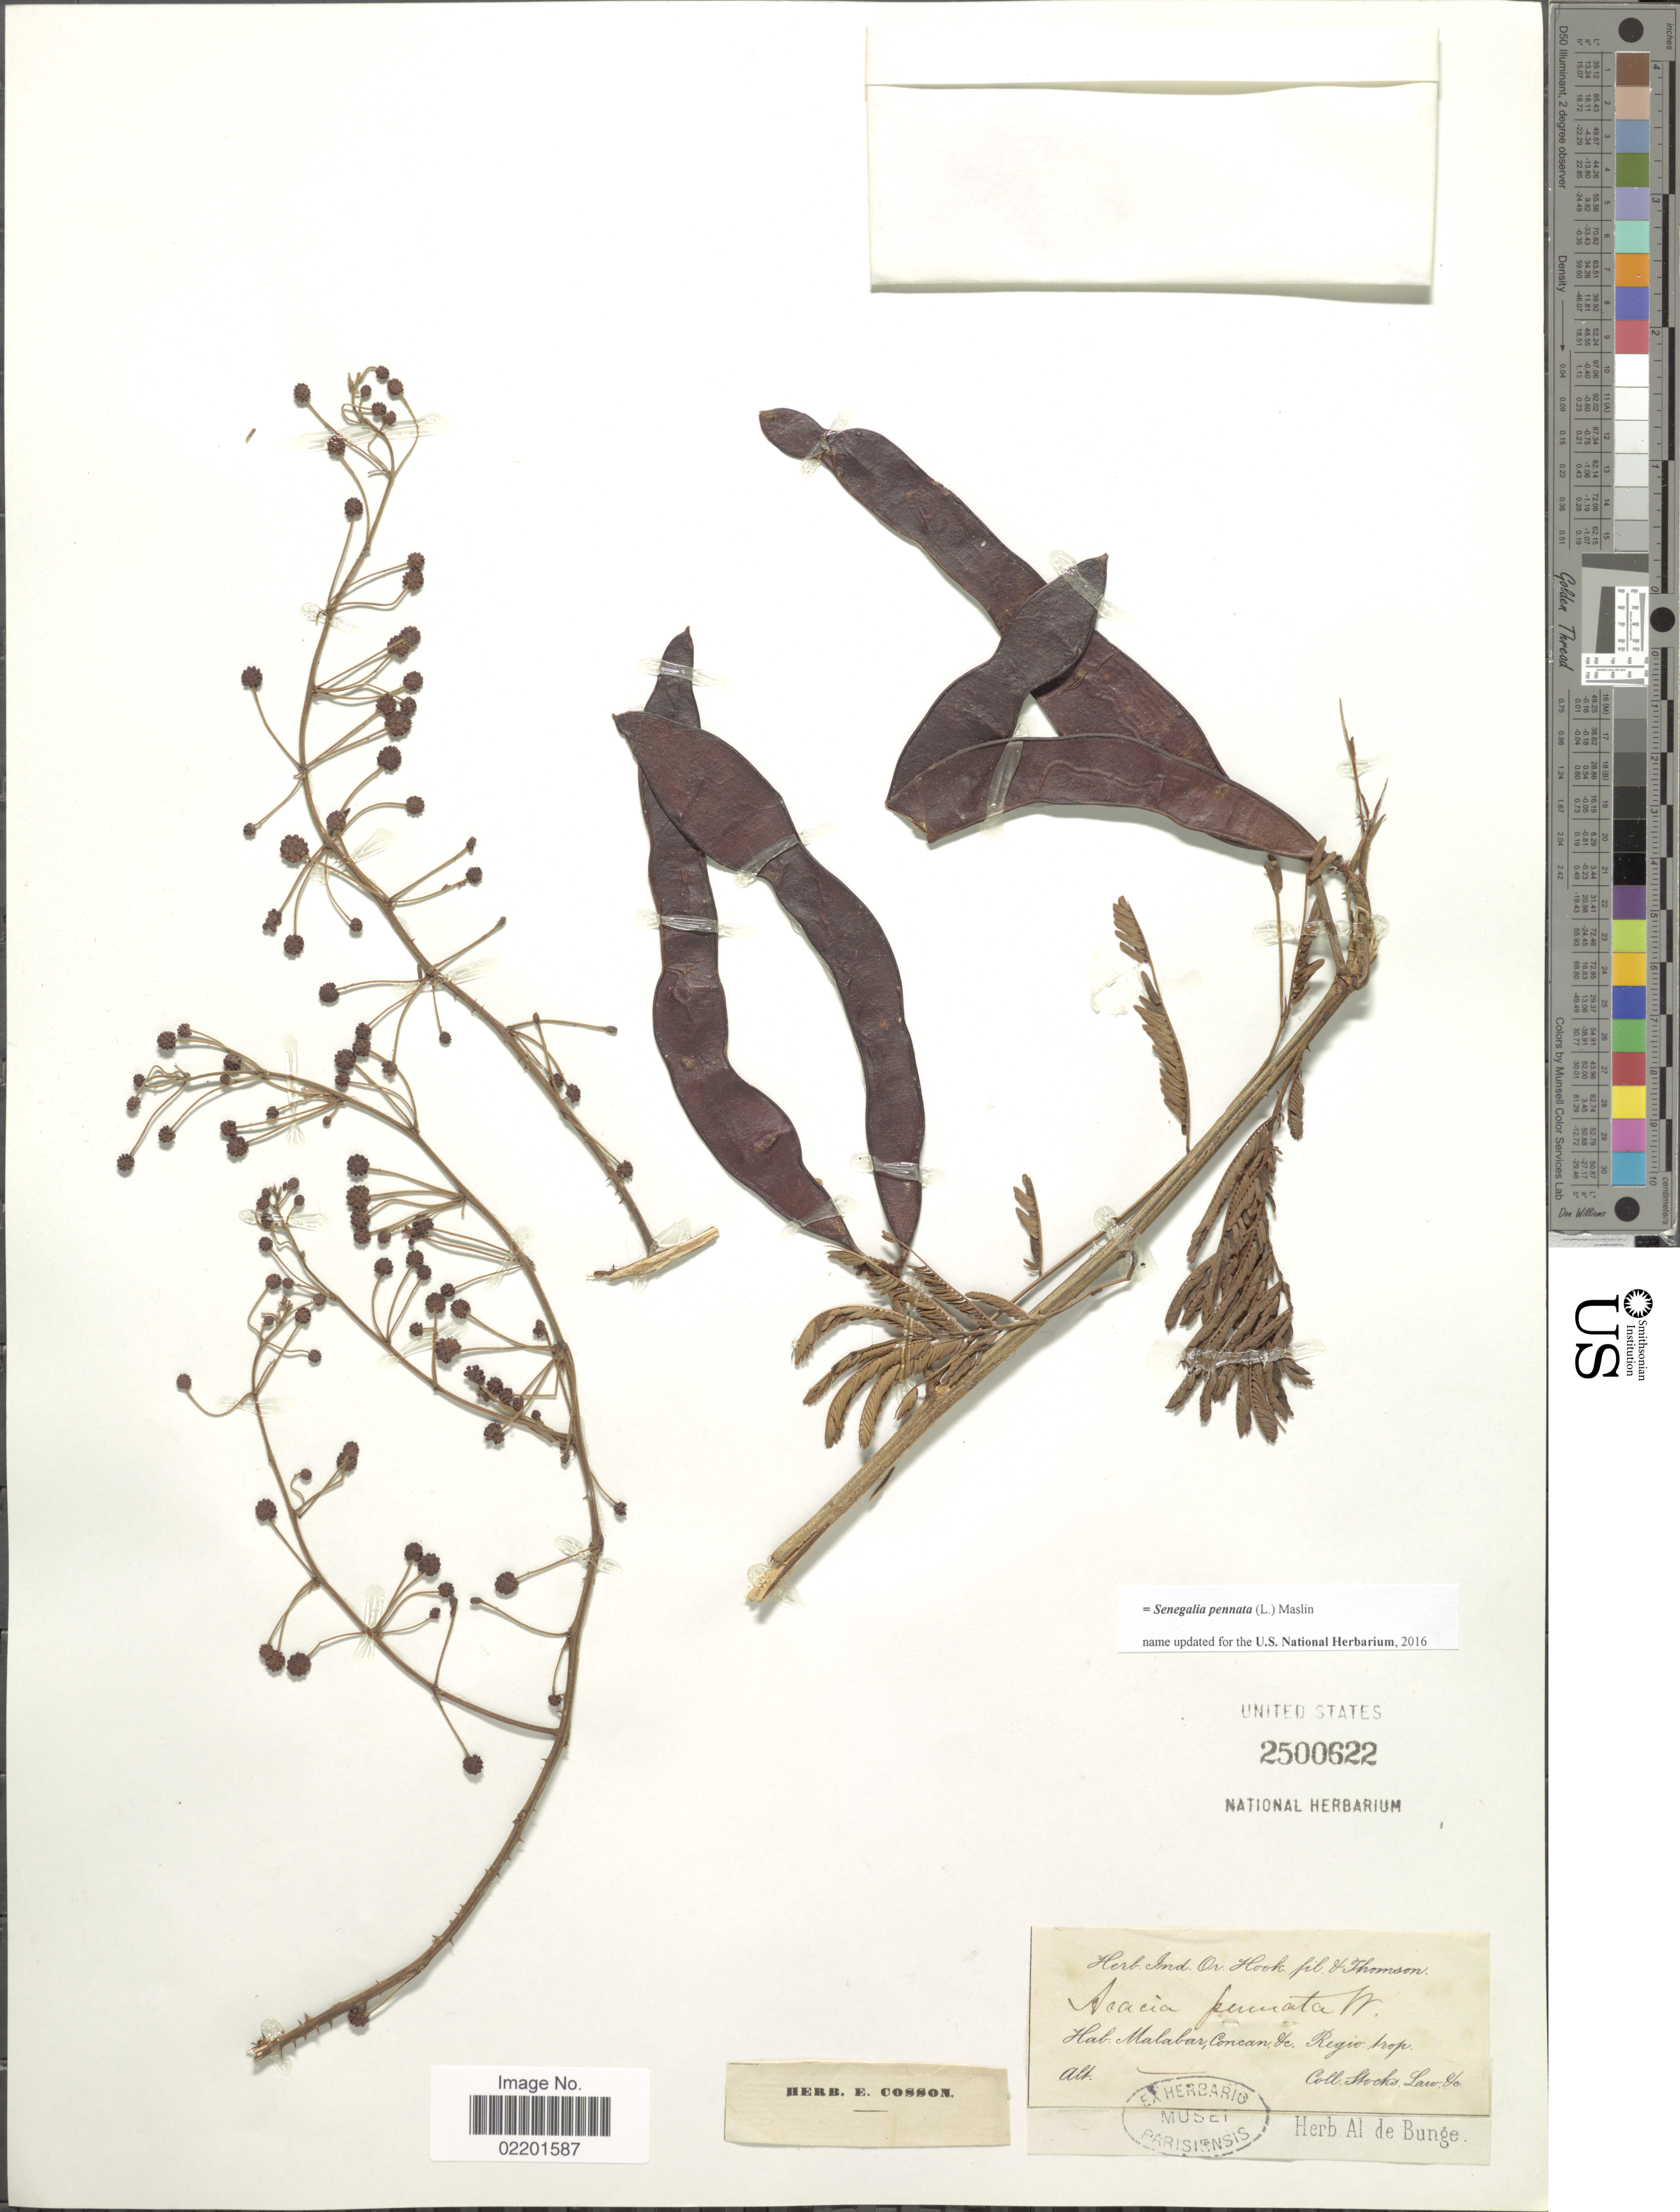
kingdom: Plantae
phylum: Tracheophyta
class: Magnoliopsida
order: Fabales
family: Fabaceae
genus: Senegalia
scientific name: Senegalia pennata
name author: (L.) Maslin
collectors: J. Stocks & J. Law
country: India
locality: Malabar, Concan &c. Regio Trop.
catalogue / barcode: US 2500622